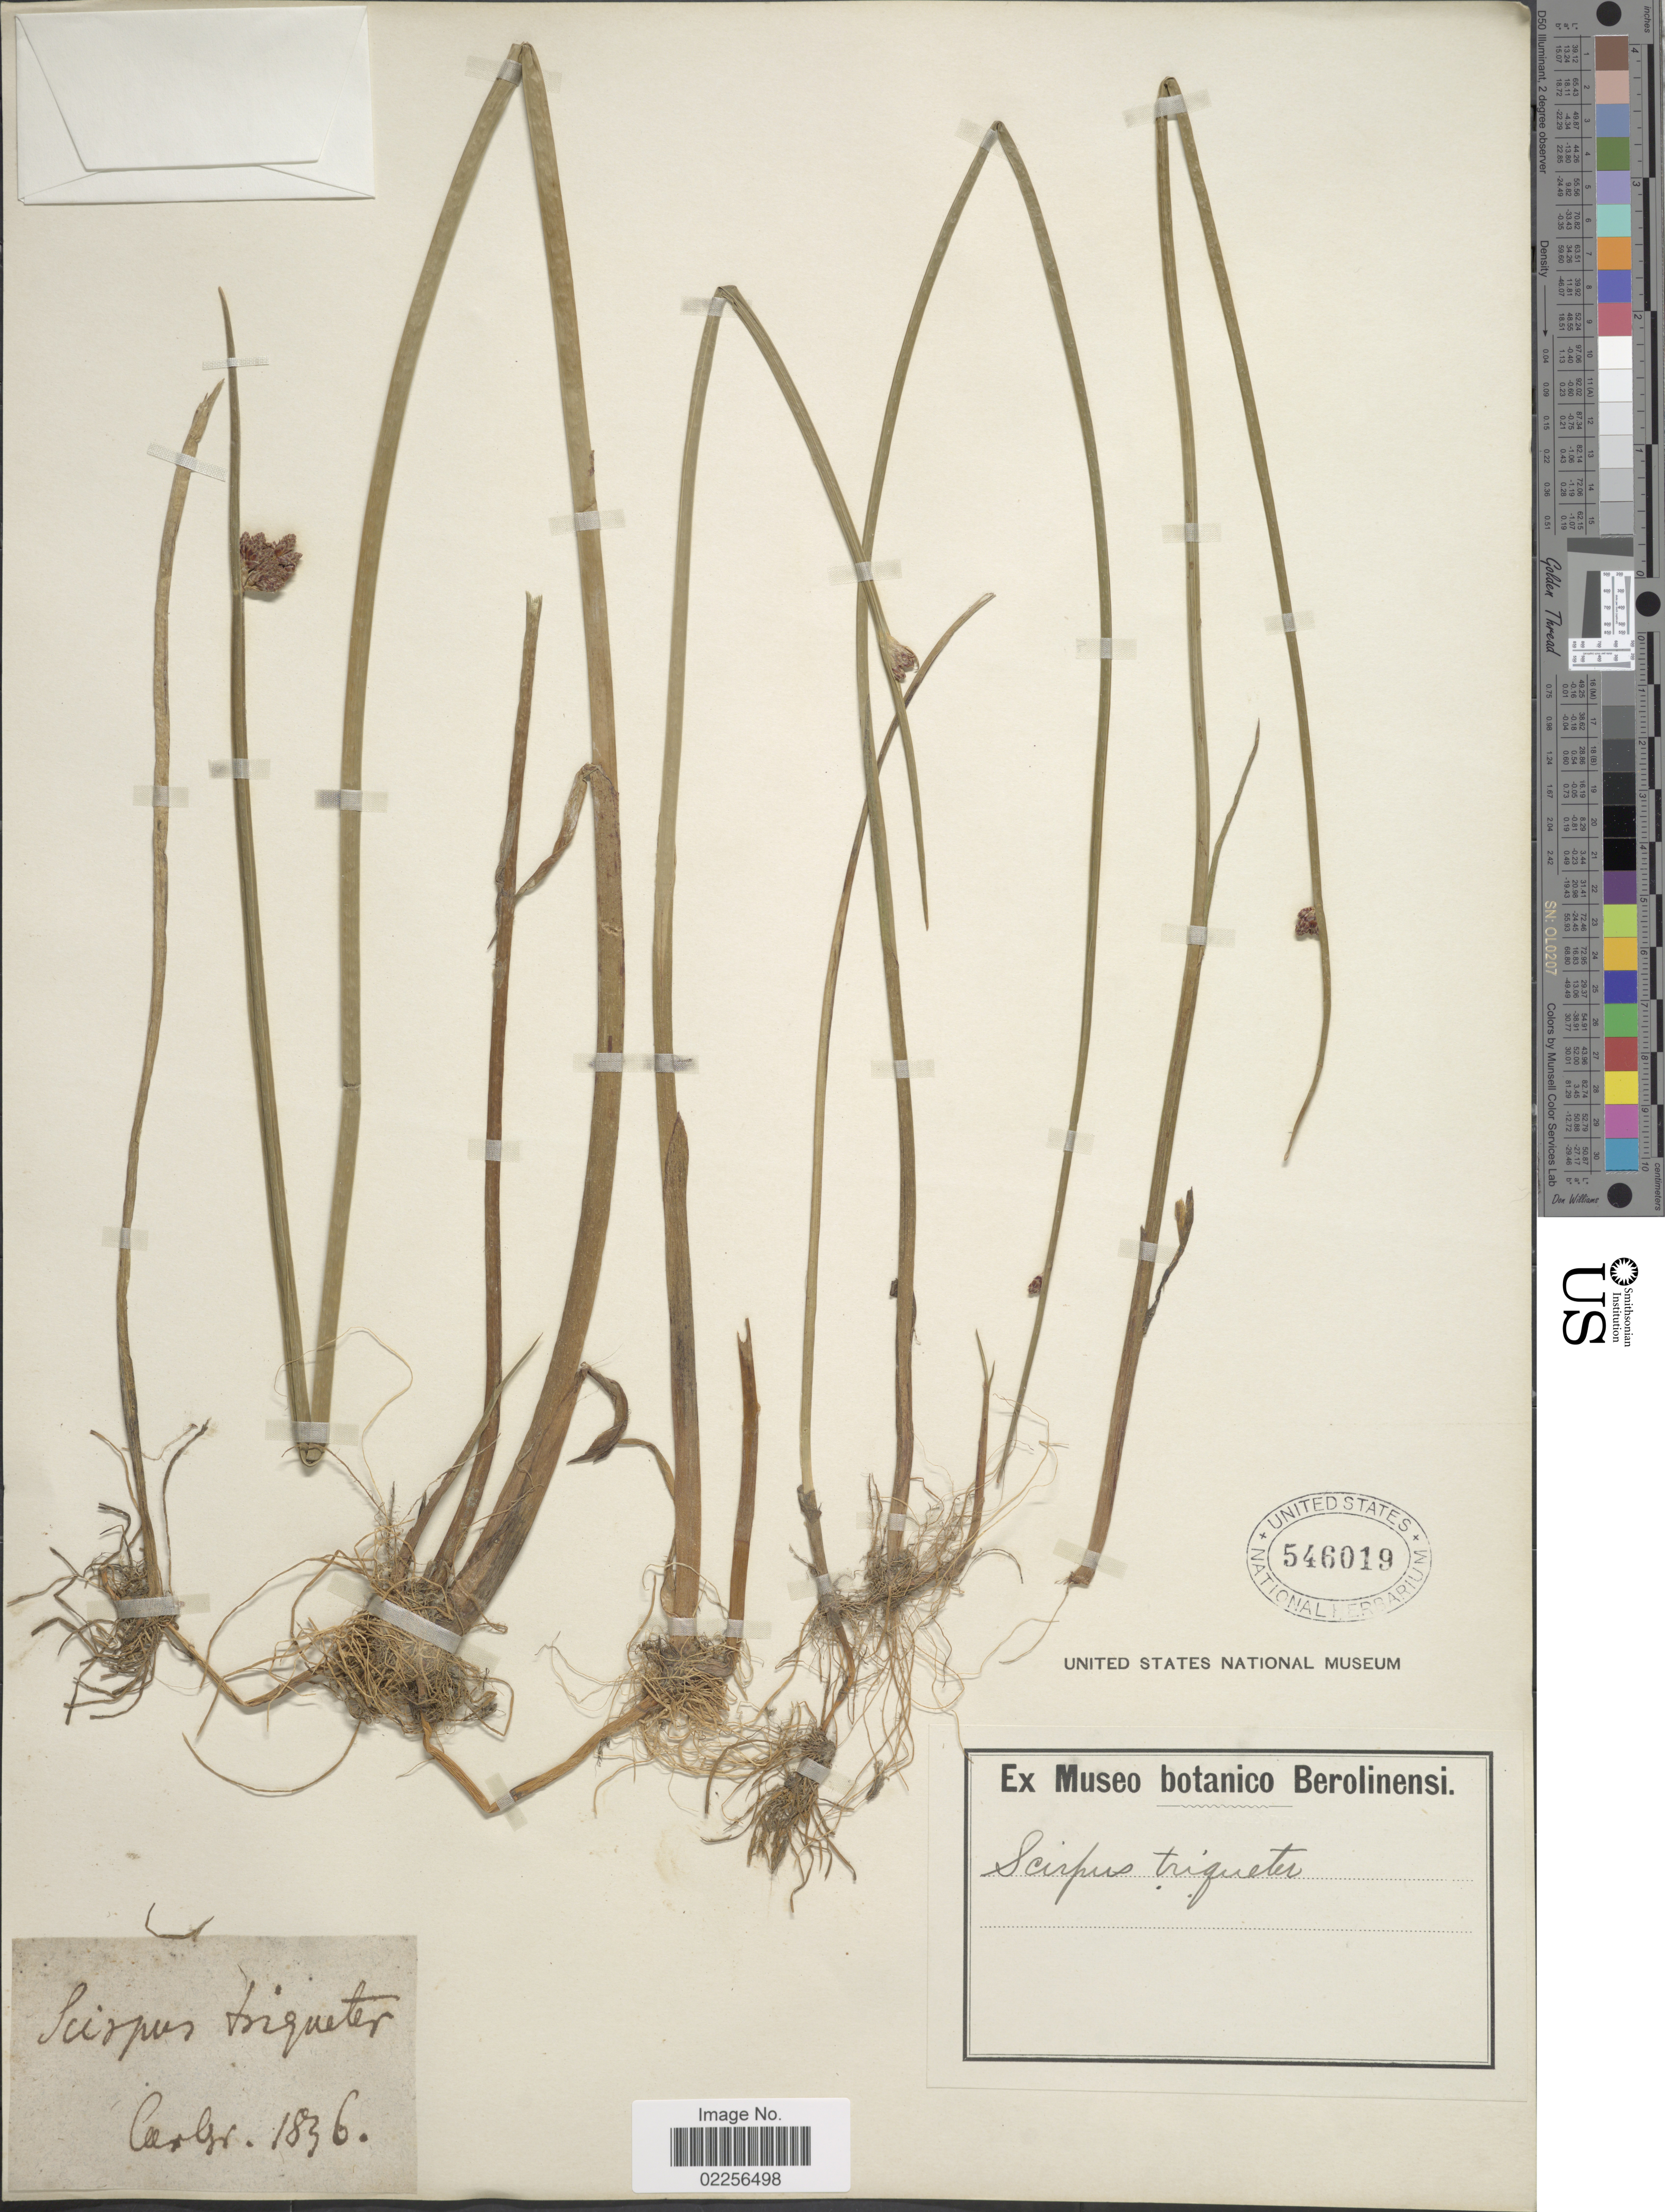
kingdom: Plantae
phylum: Tracheophyta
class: Liliopsida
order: Poales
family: Cyperaceae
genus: Schoenoplectus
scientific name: Schoenoplectus triqueter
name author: (L.) Palla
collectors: ex Museo Botanico Berolinensi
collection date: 1836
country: Germany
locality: Ceerlsr [interpreted] [unsure placement]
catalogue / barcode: US 546019